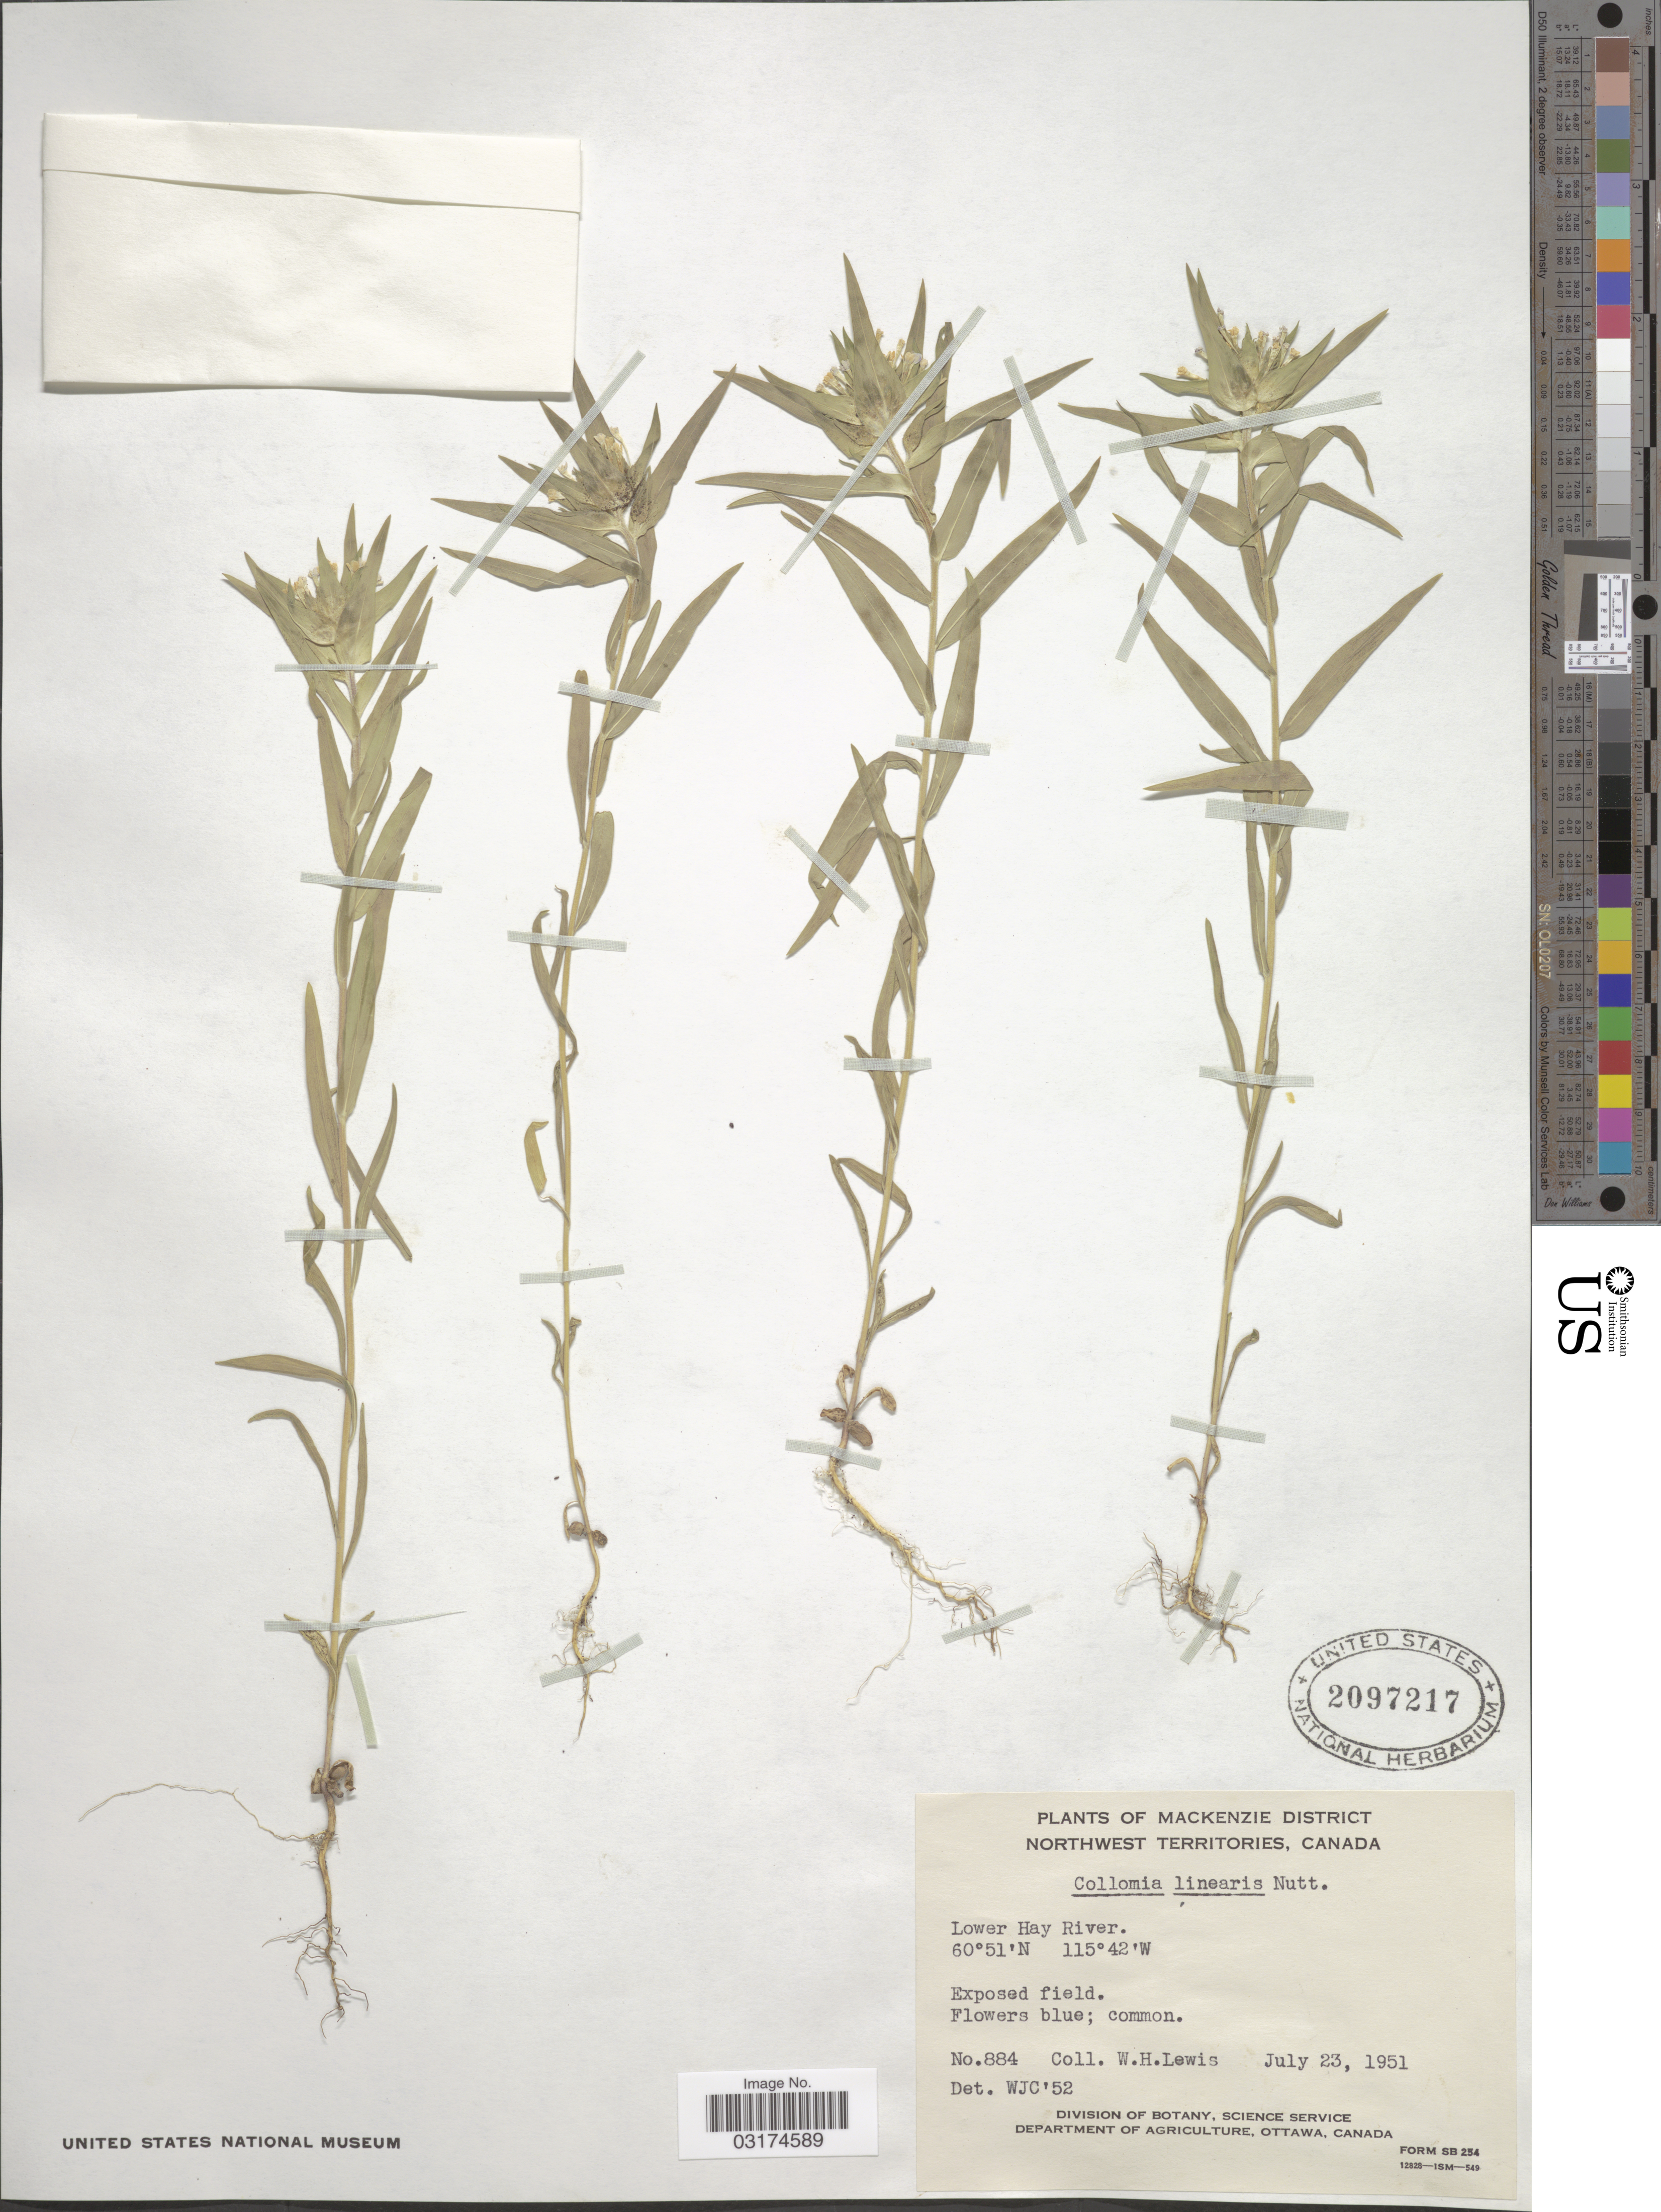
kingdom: Plantae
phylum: Tracheophyta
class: Magnoliopsida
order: Ericales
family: Polemoniaceae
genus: Collomia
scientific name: Collomia linearis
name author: Nutt.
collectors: W. H. Lewis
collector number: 884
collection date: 1951-07-23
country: Canada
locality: Mackenzie District. Lower Hay River. Northwest Terrritories.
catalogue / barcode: US 2097217